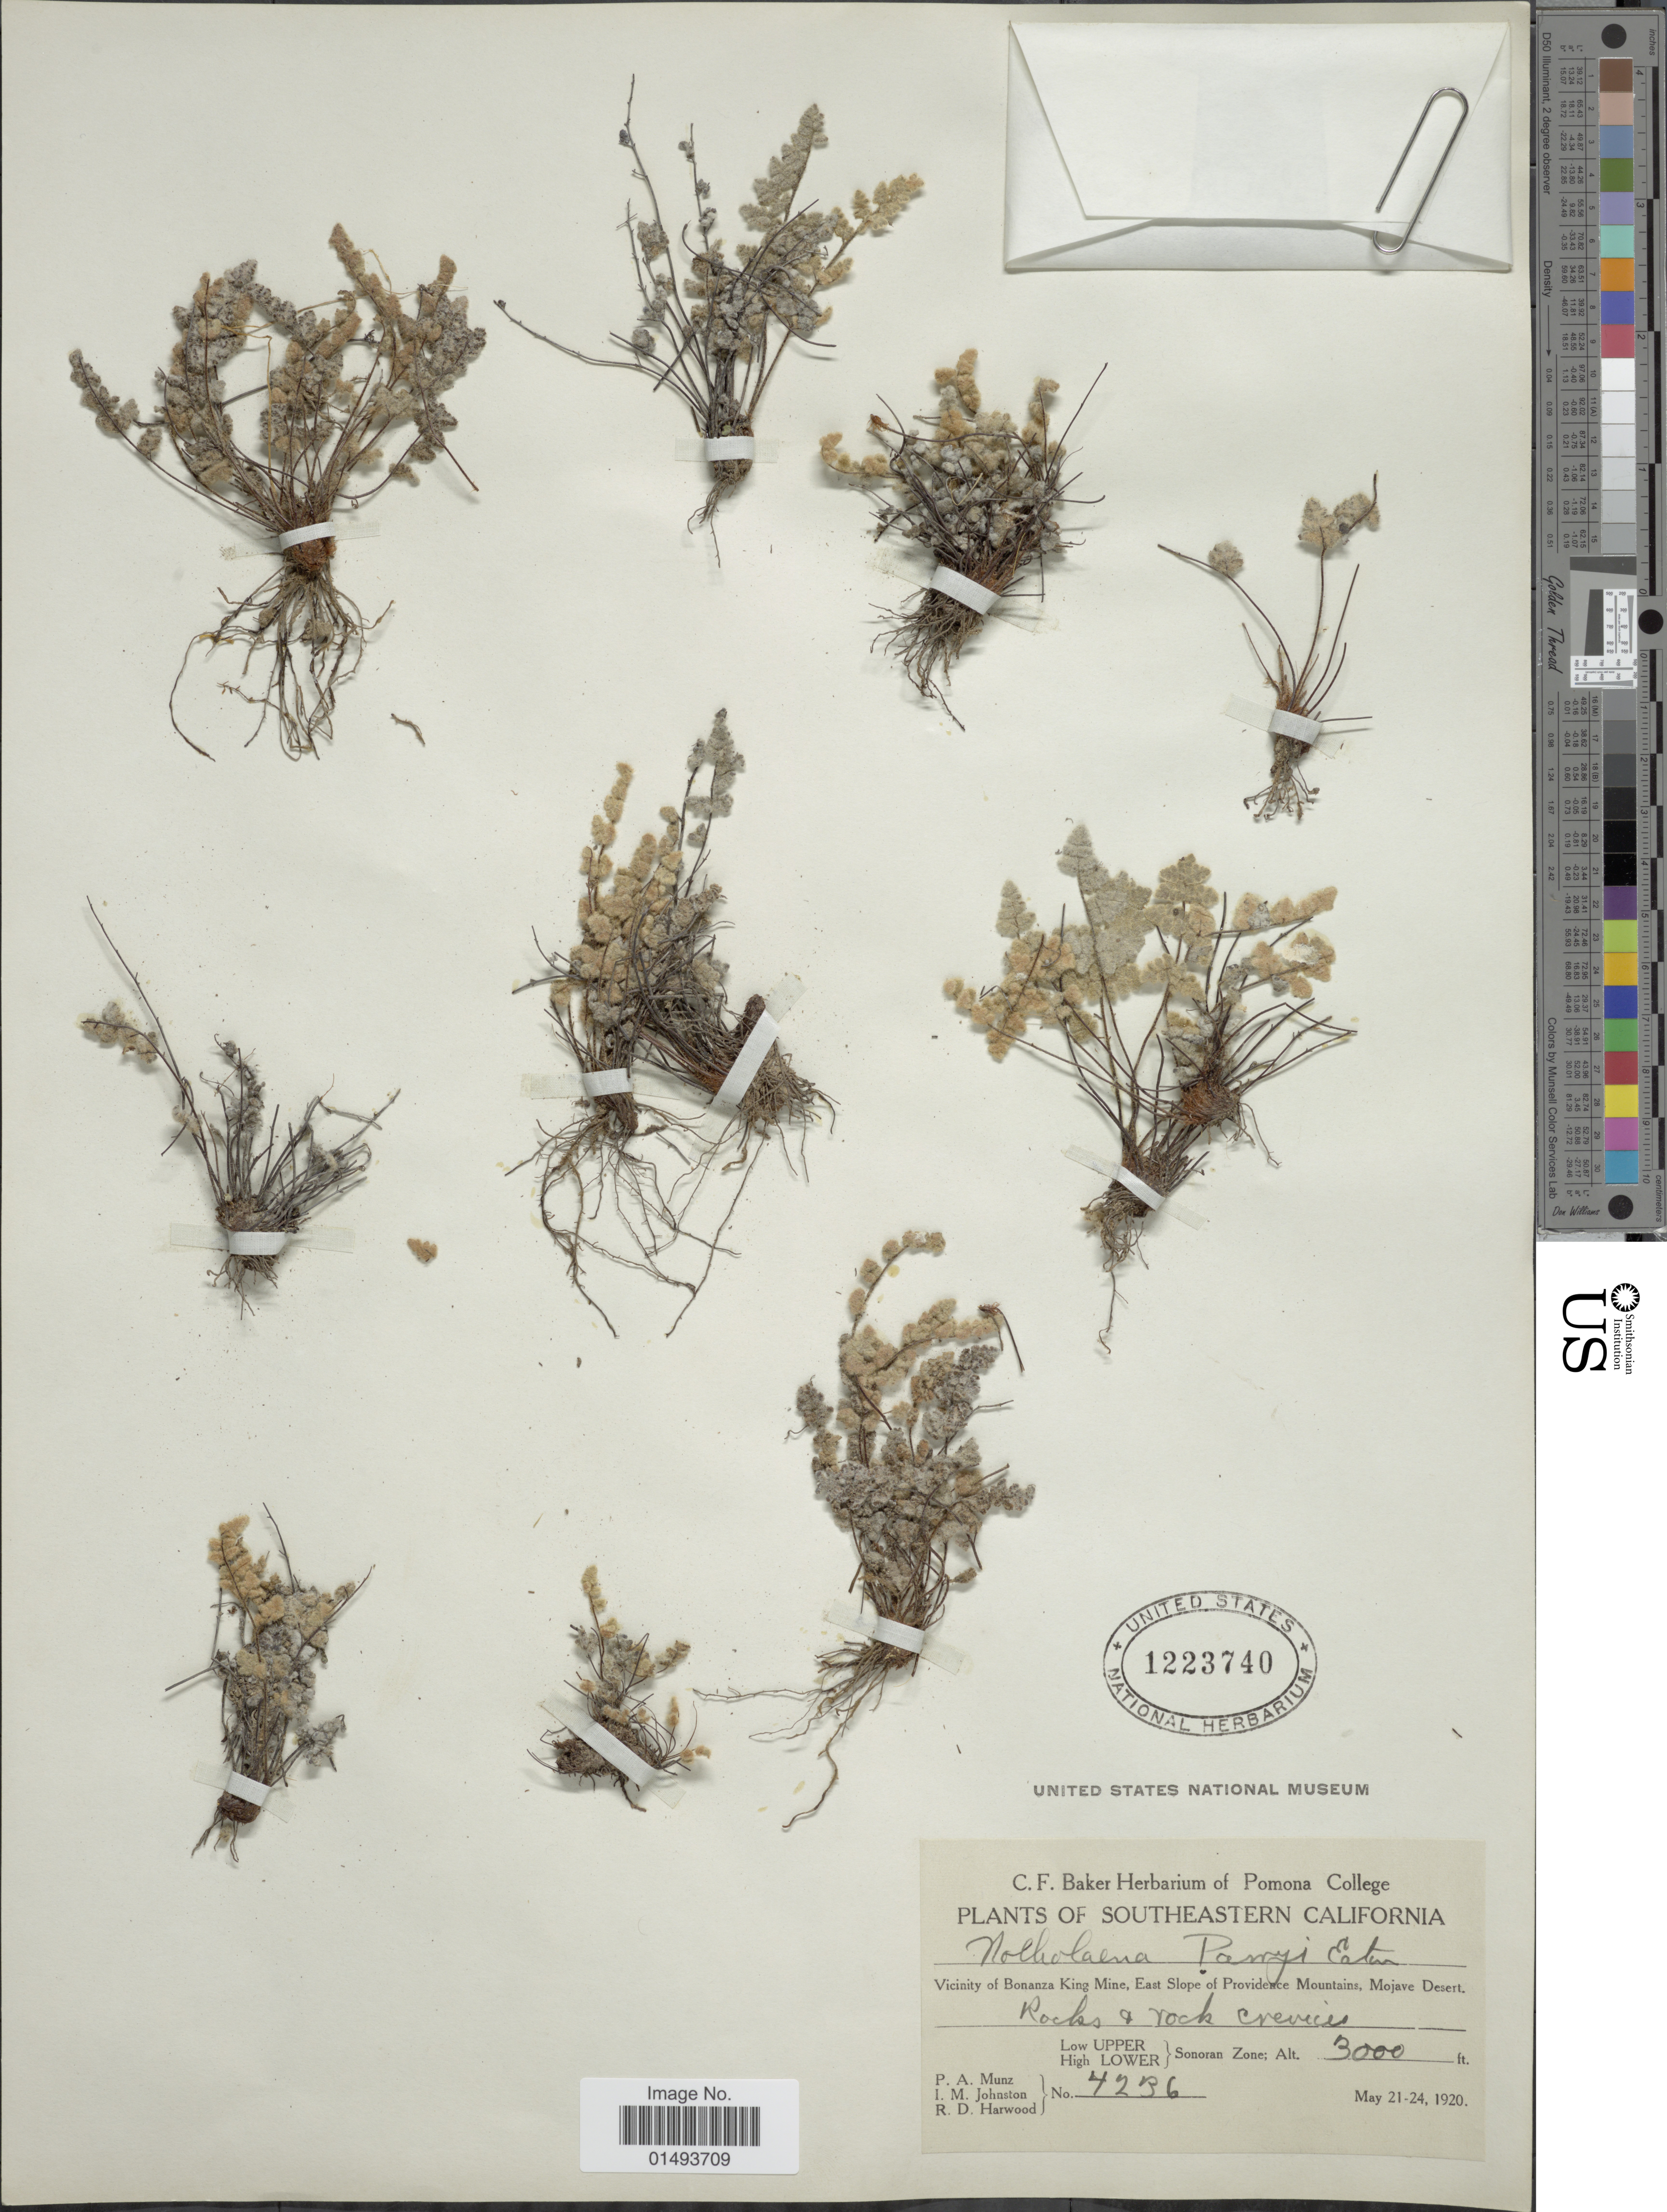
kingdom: Plantae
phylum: Tracheophyta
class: Polypodiopsida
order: Polypodiales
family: Pteridaceae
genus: Myriopteris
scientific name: Myriopteris parryi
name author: (D.C. Eaton) Grusz & Windham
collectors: P. A. Munz, I.M. Johnston & R. Harwood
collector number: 4236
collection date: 1920-05-21/1920-05-24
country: United States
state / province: California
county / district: San Bernardino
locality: Plants of Southeastern California, Vicinity of Bonanza King Mine, East Slope of Providence Mountains, Mojave Desert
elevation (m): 914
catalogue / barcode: US 1223740